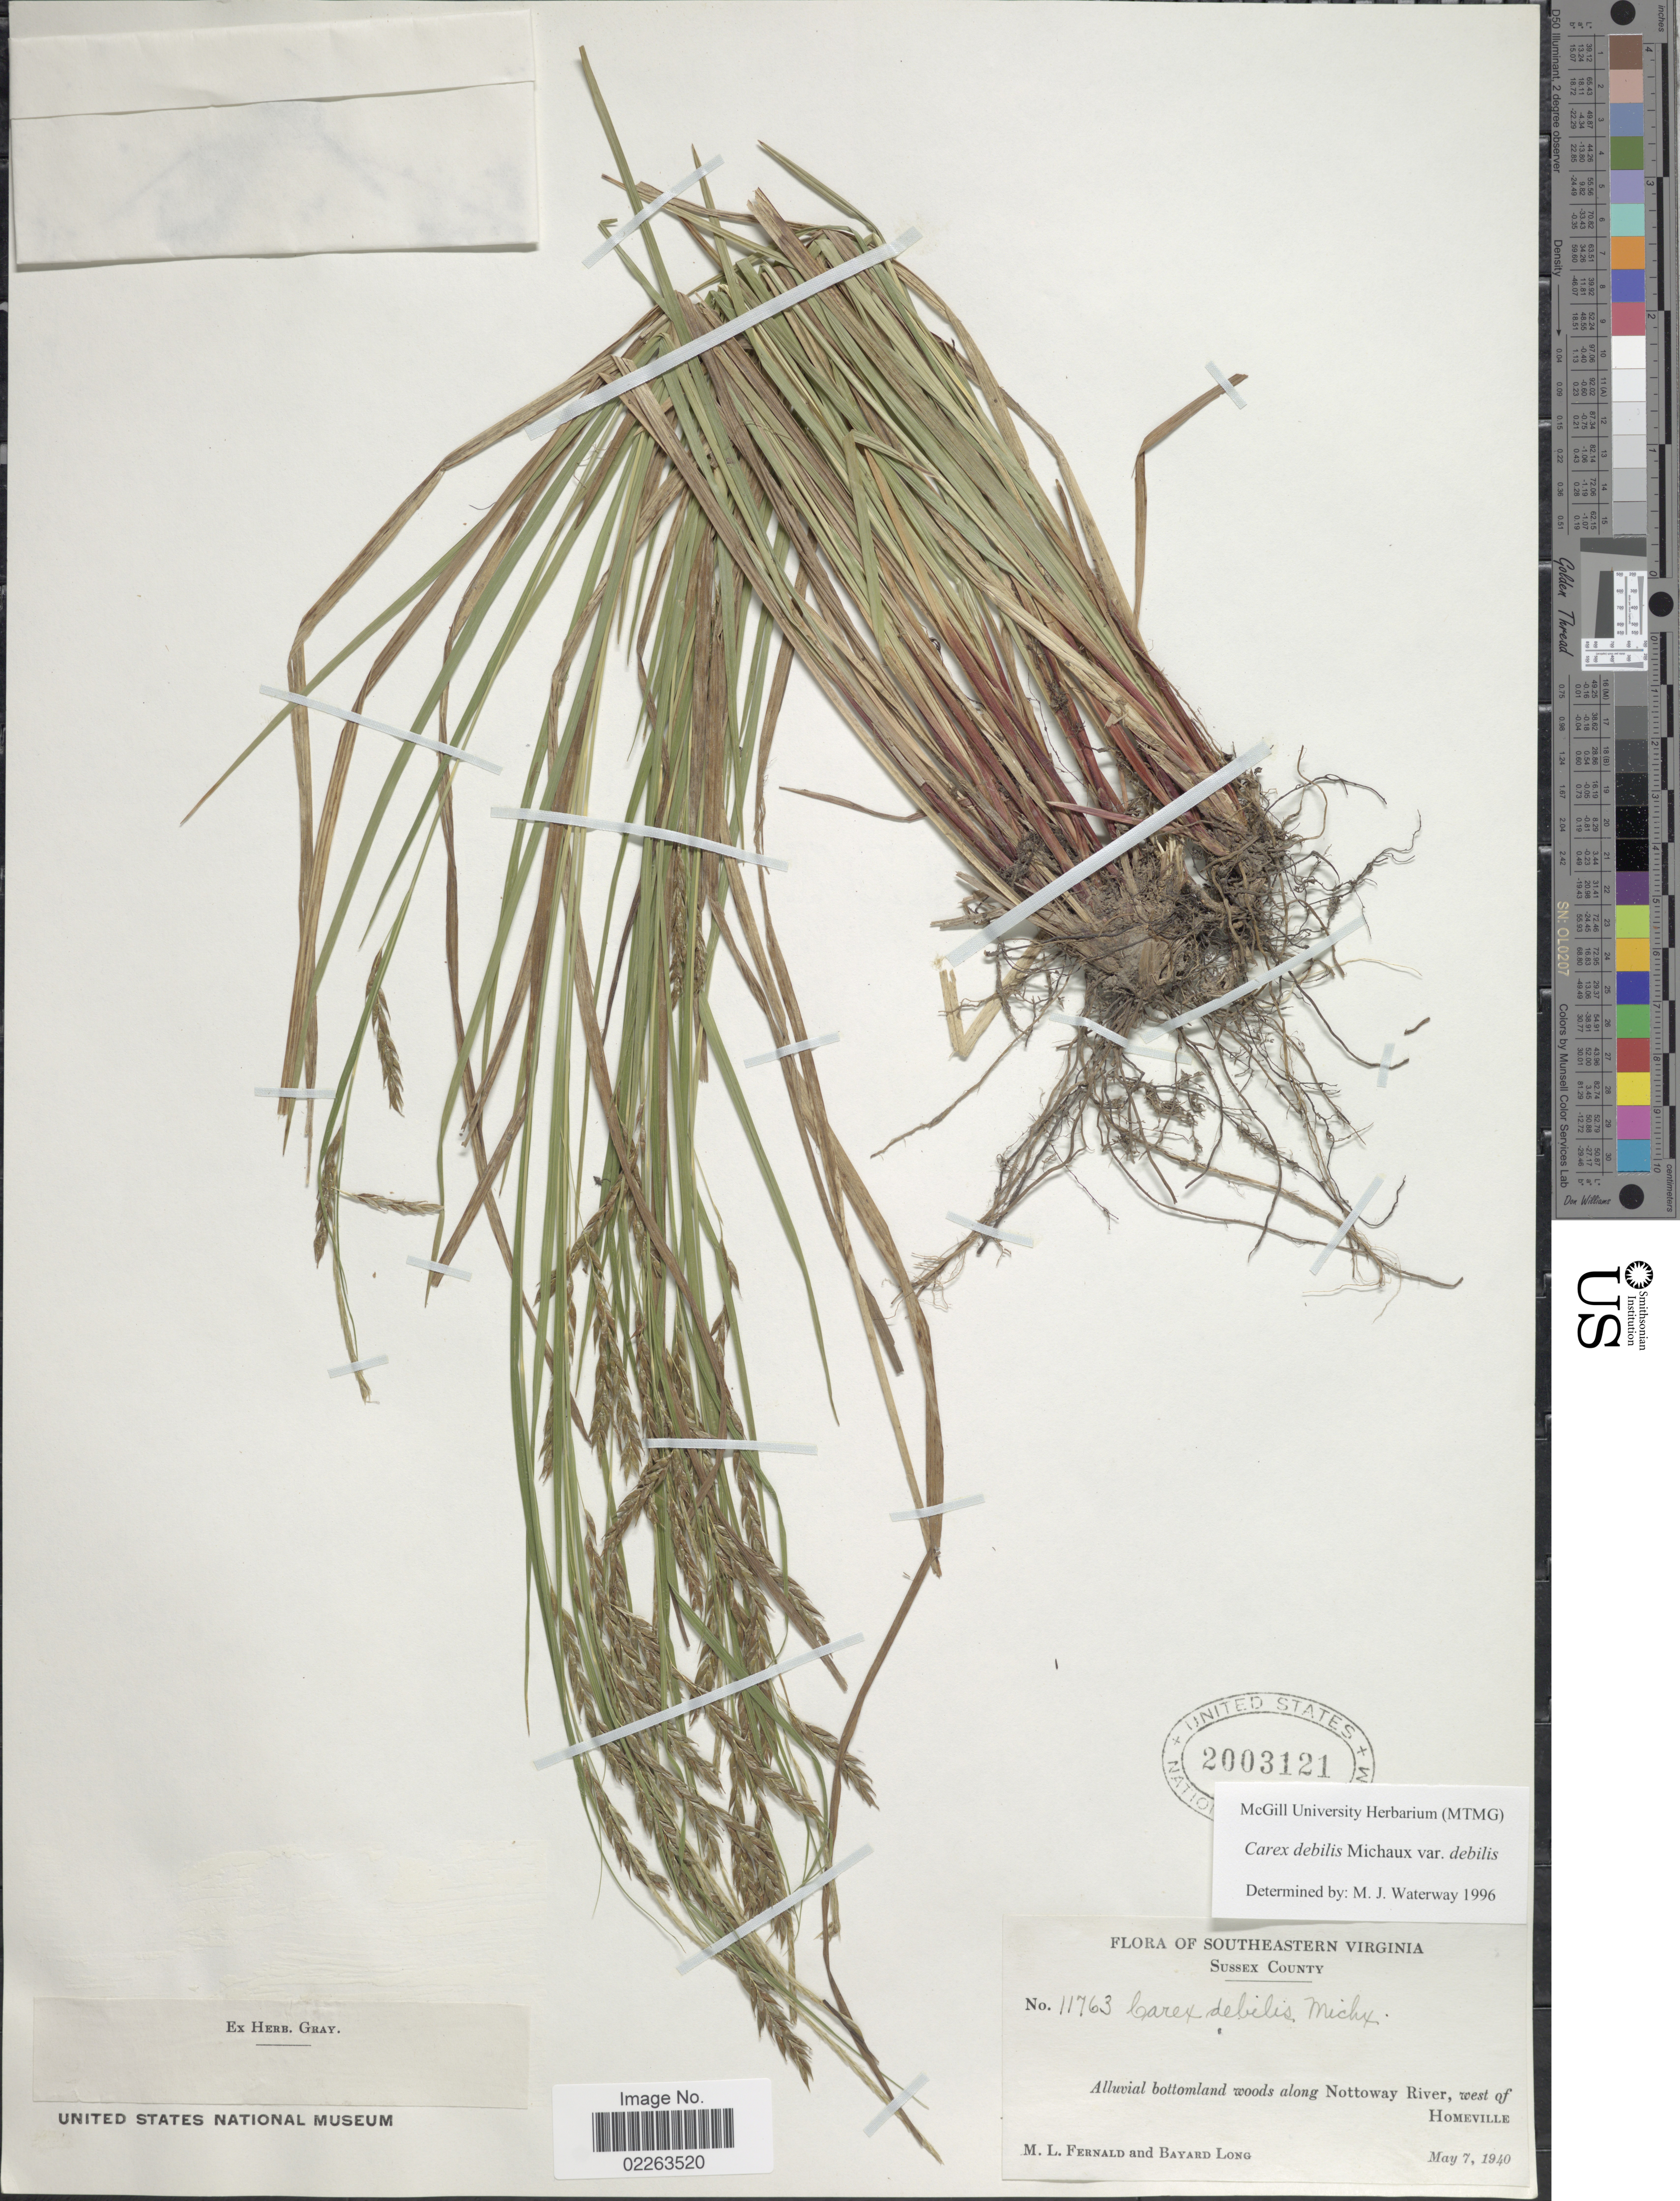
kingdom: Plantae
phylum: Tracheophyta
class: Liliopsida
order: Poales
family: Cyperaceae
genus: Carex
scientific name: Carex debilis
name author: Michx.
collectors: M. L. Fernald & B. Long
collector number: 11763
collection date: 1940-05-07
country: United States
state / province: Virginia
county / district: Sussex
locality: Southeastern Virginia. Sussex County. Alluvial bottomland woods along Nottoway River, west of Homeville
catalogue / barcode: US 2003121